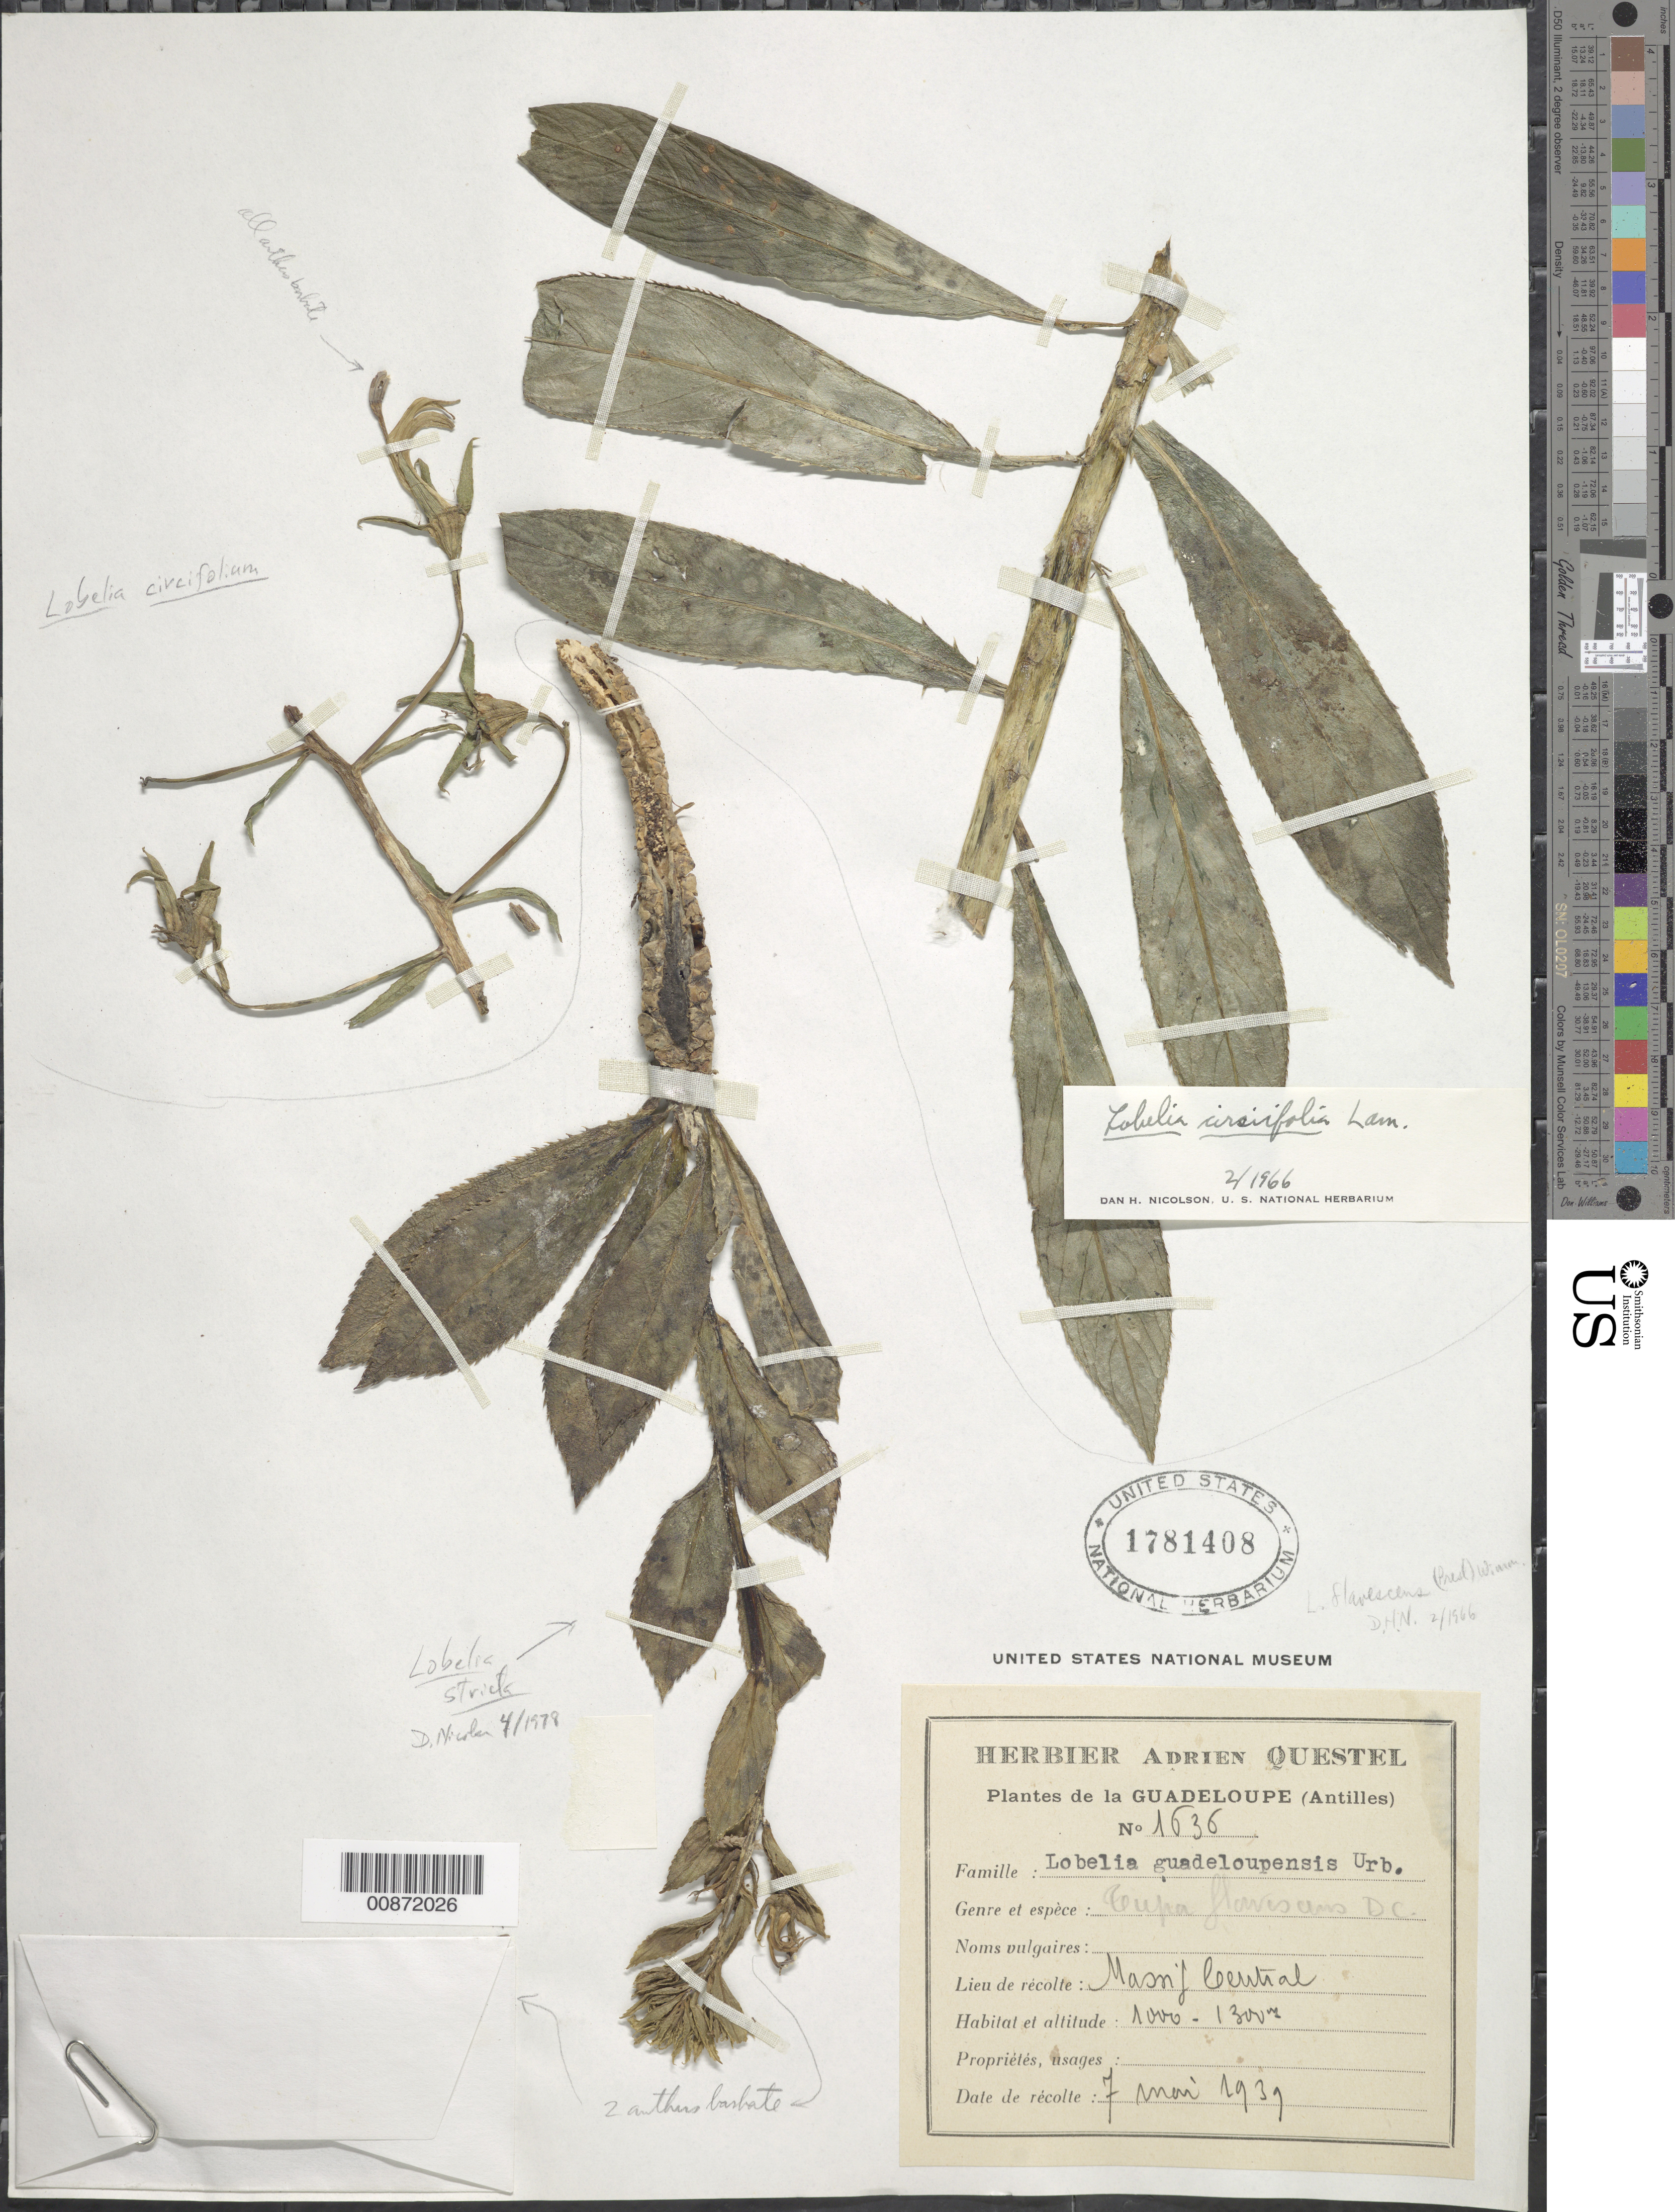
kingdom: Plantae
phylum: Tracheophyta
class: Magnoliopsida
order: Asterales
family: Campanulaceae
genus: Lobelia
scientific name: Lobelia stricta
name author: Sw.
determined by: Nicolson, Dan H.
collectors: A. Questel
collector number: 1636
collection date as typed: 07 May 1939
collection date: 1939-05-07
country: Guadeloupe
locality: Massif Central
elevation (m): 1000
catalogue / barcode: US 1781408